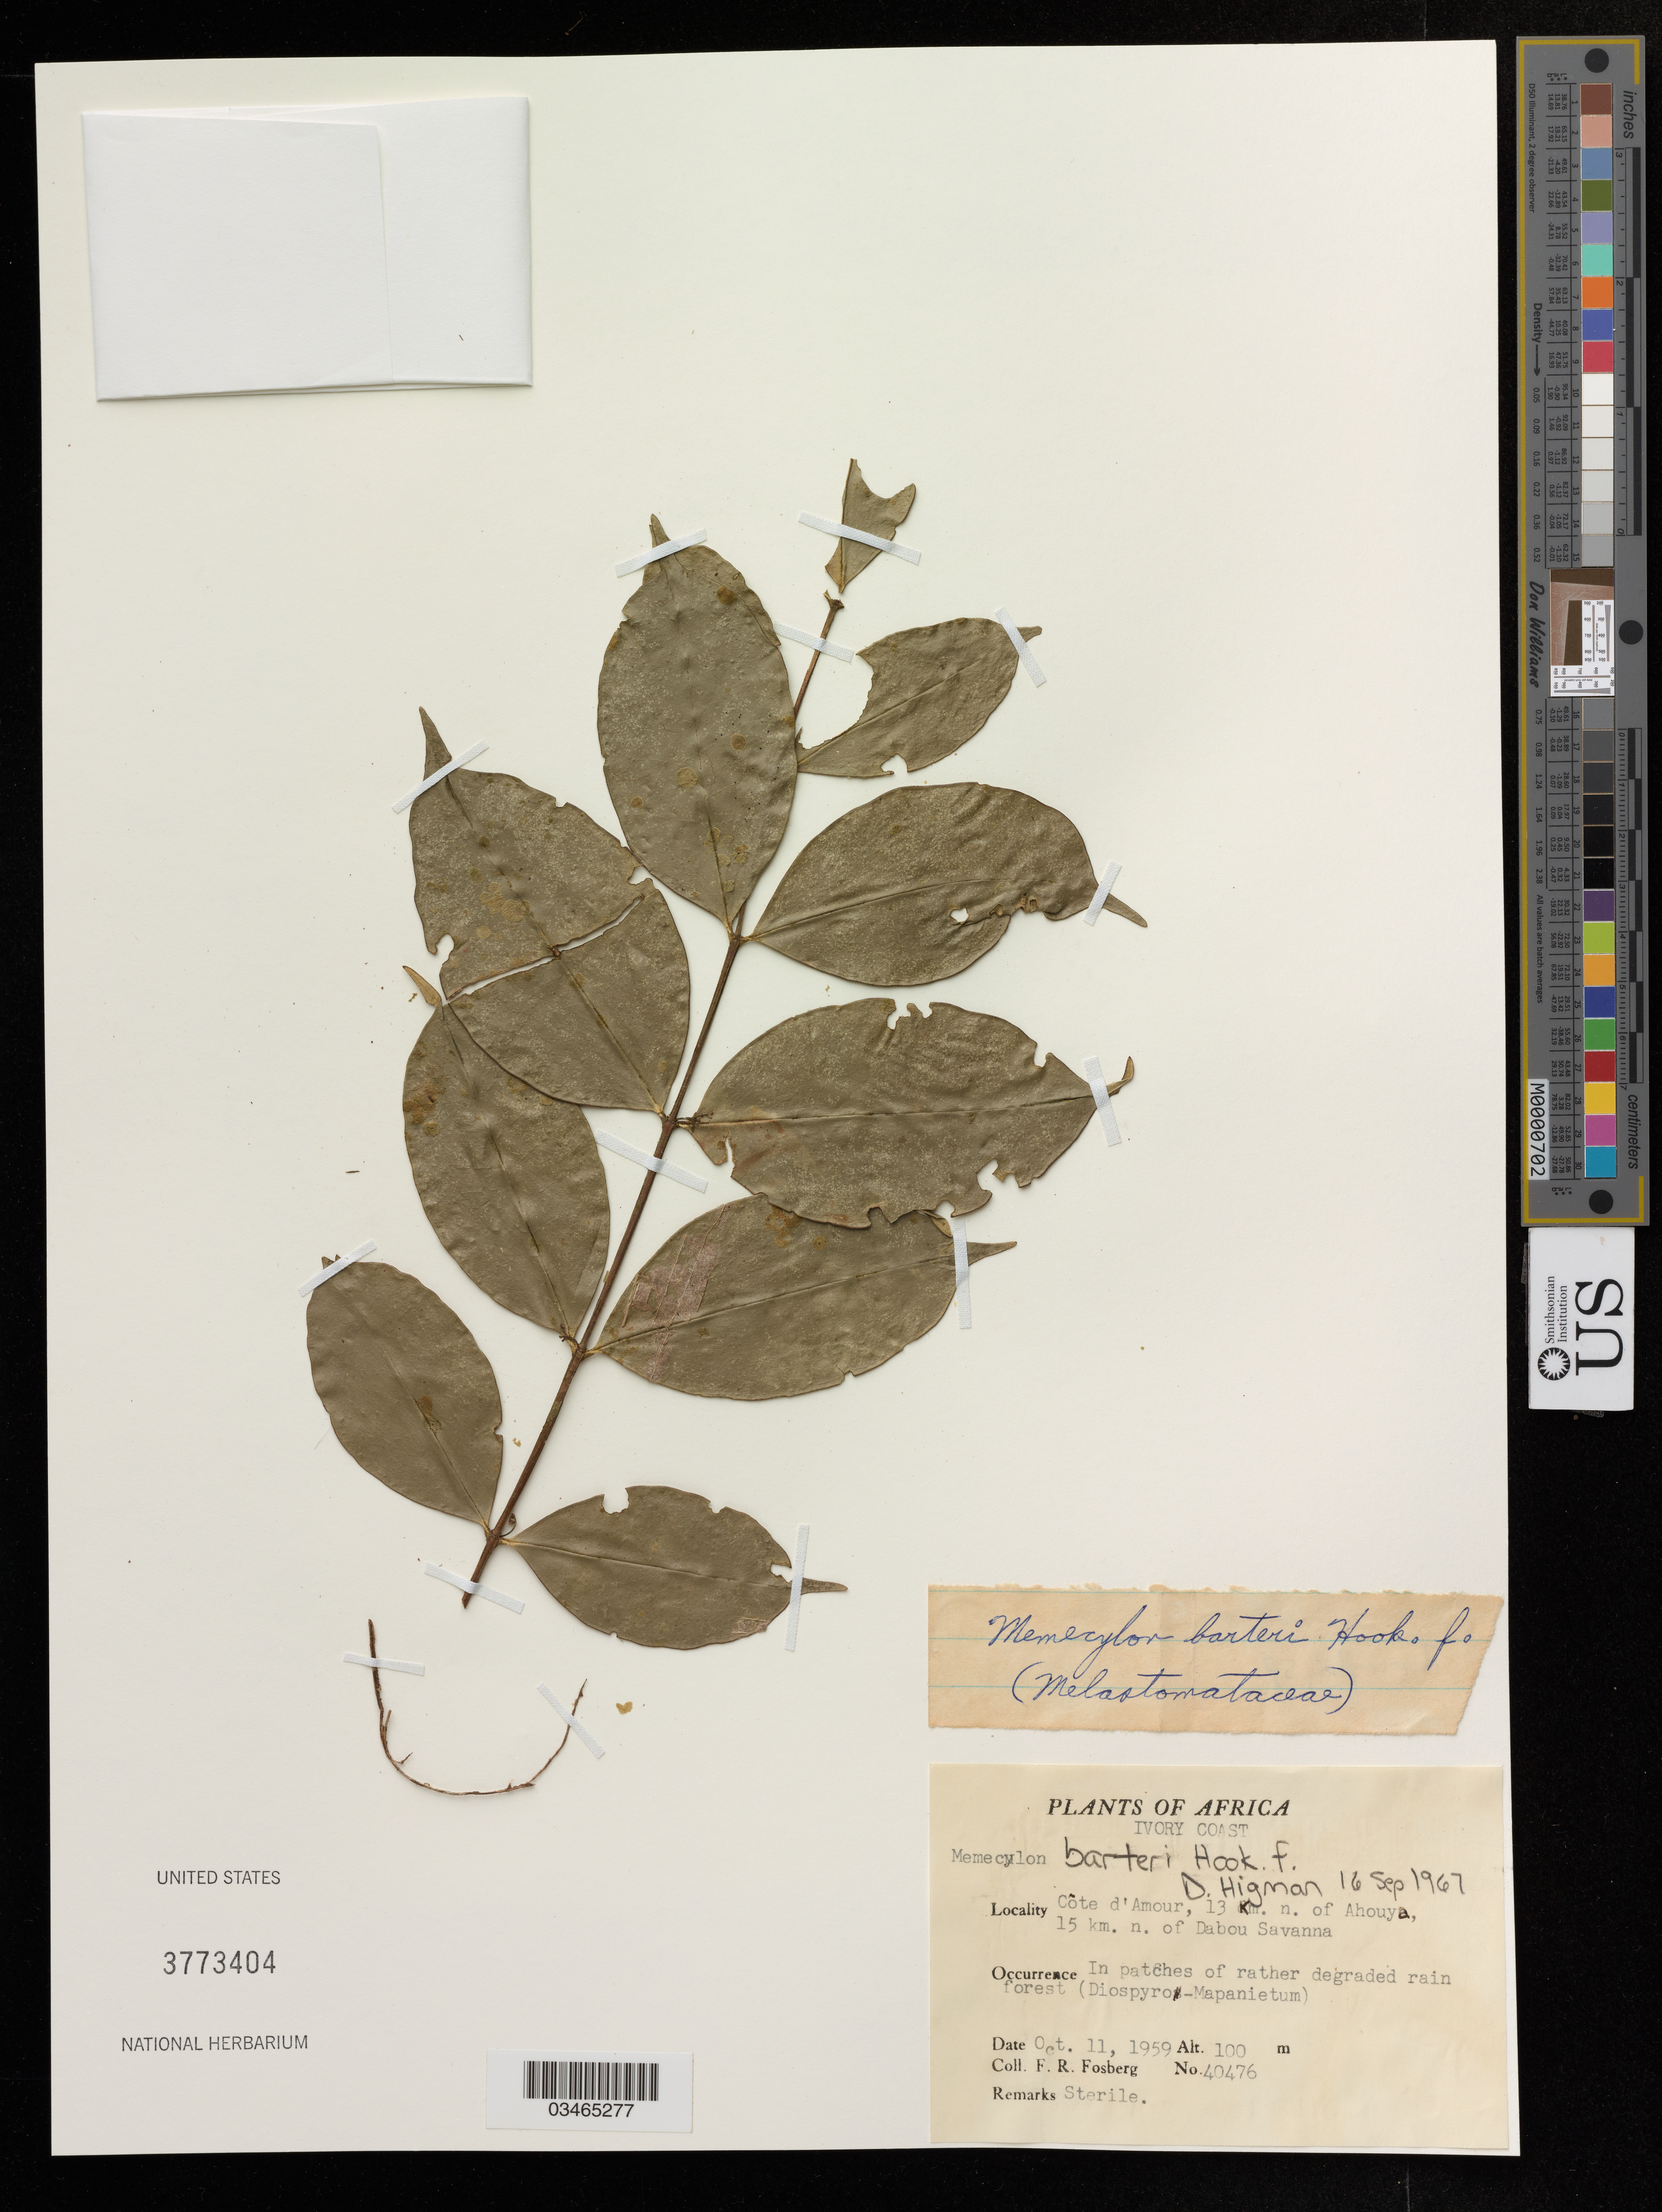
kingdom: Plantae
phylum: Tracheophyta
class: Magnoliopsida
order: Myrtales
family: Melastomataceae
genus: Lijndenia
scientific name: Lijndenia barteri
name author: (Hook. f.) K. Bremer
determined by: (US) Smithsonian Institution - National Museum of Natural History - Department of Botany (UNITED STATES)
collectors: F. R. Fosberg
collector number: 40476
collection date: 1959-10-11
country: Ivory Coast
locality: Cõte d'Amour, 13 km. n. of Ahouya, 15 km. n. of Dabou Savanna.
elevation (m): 100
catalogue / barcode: US 3773404